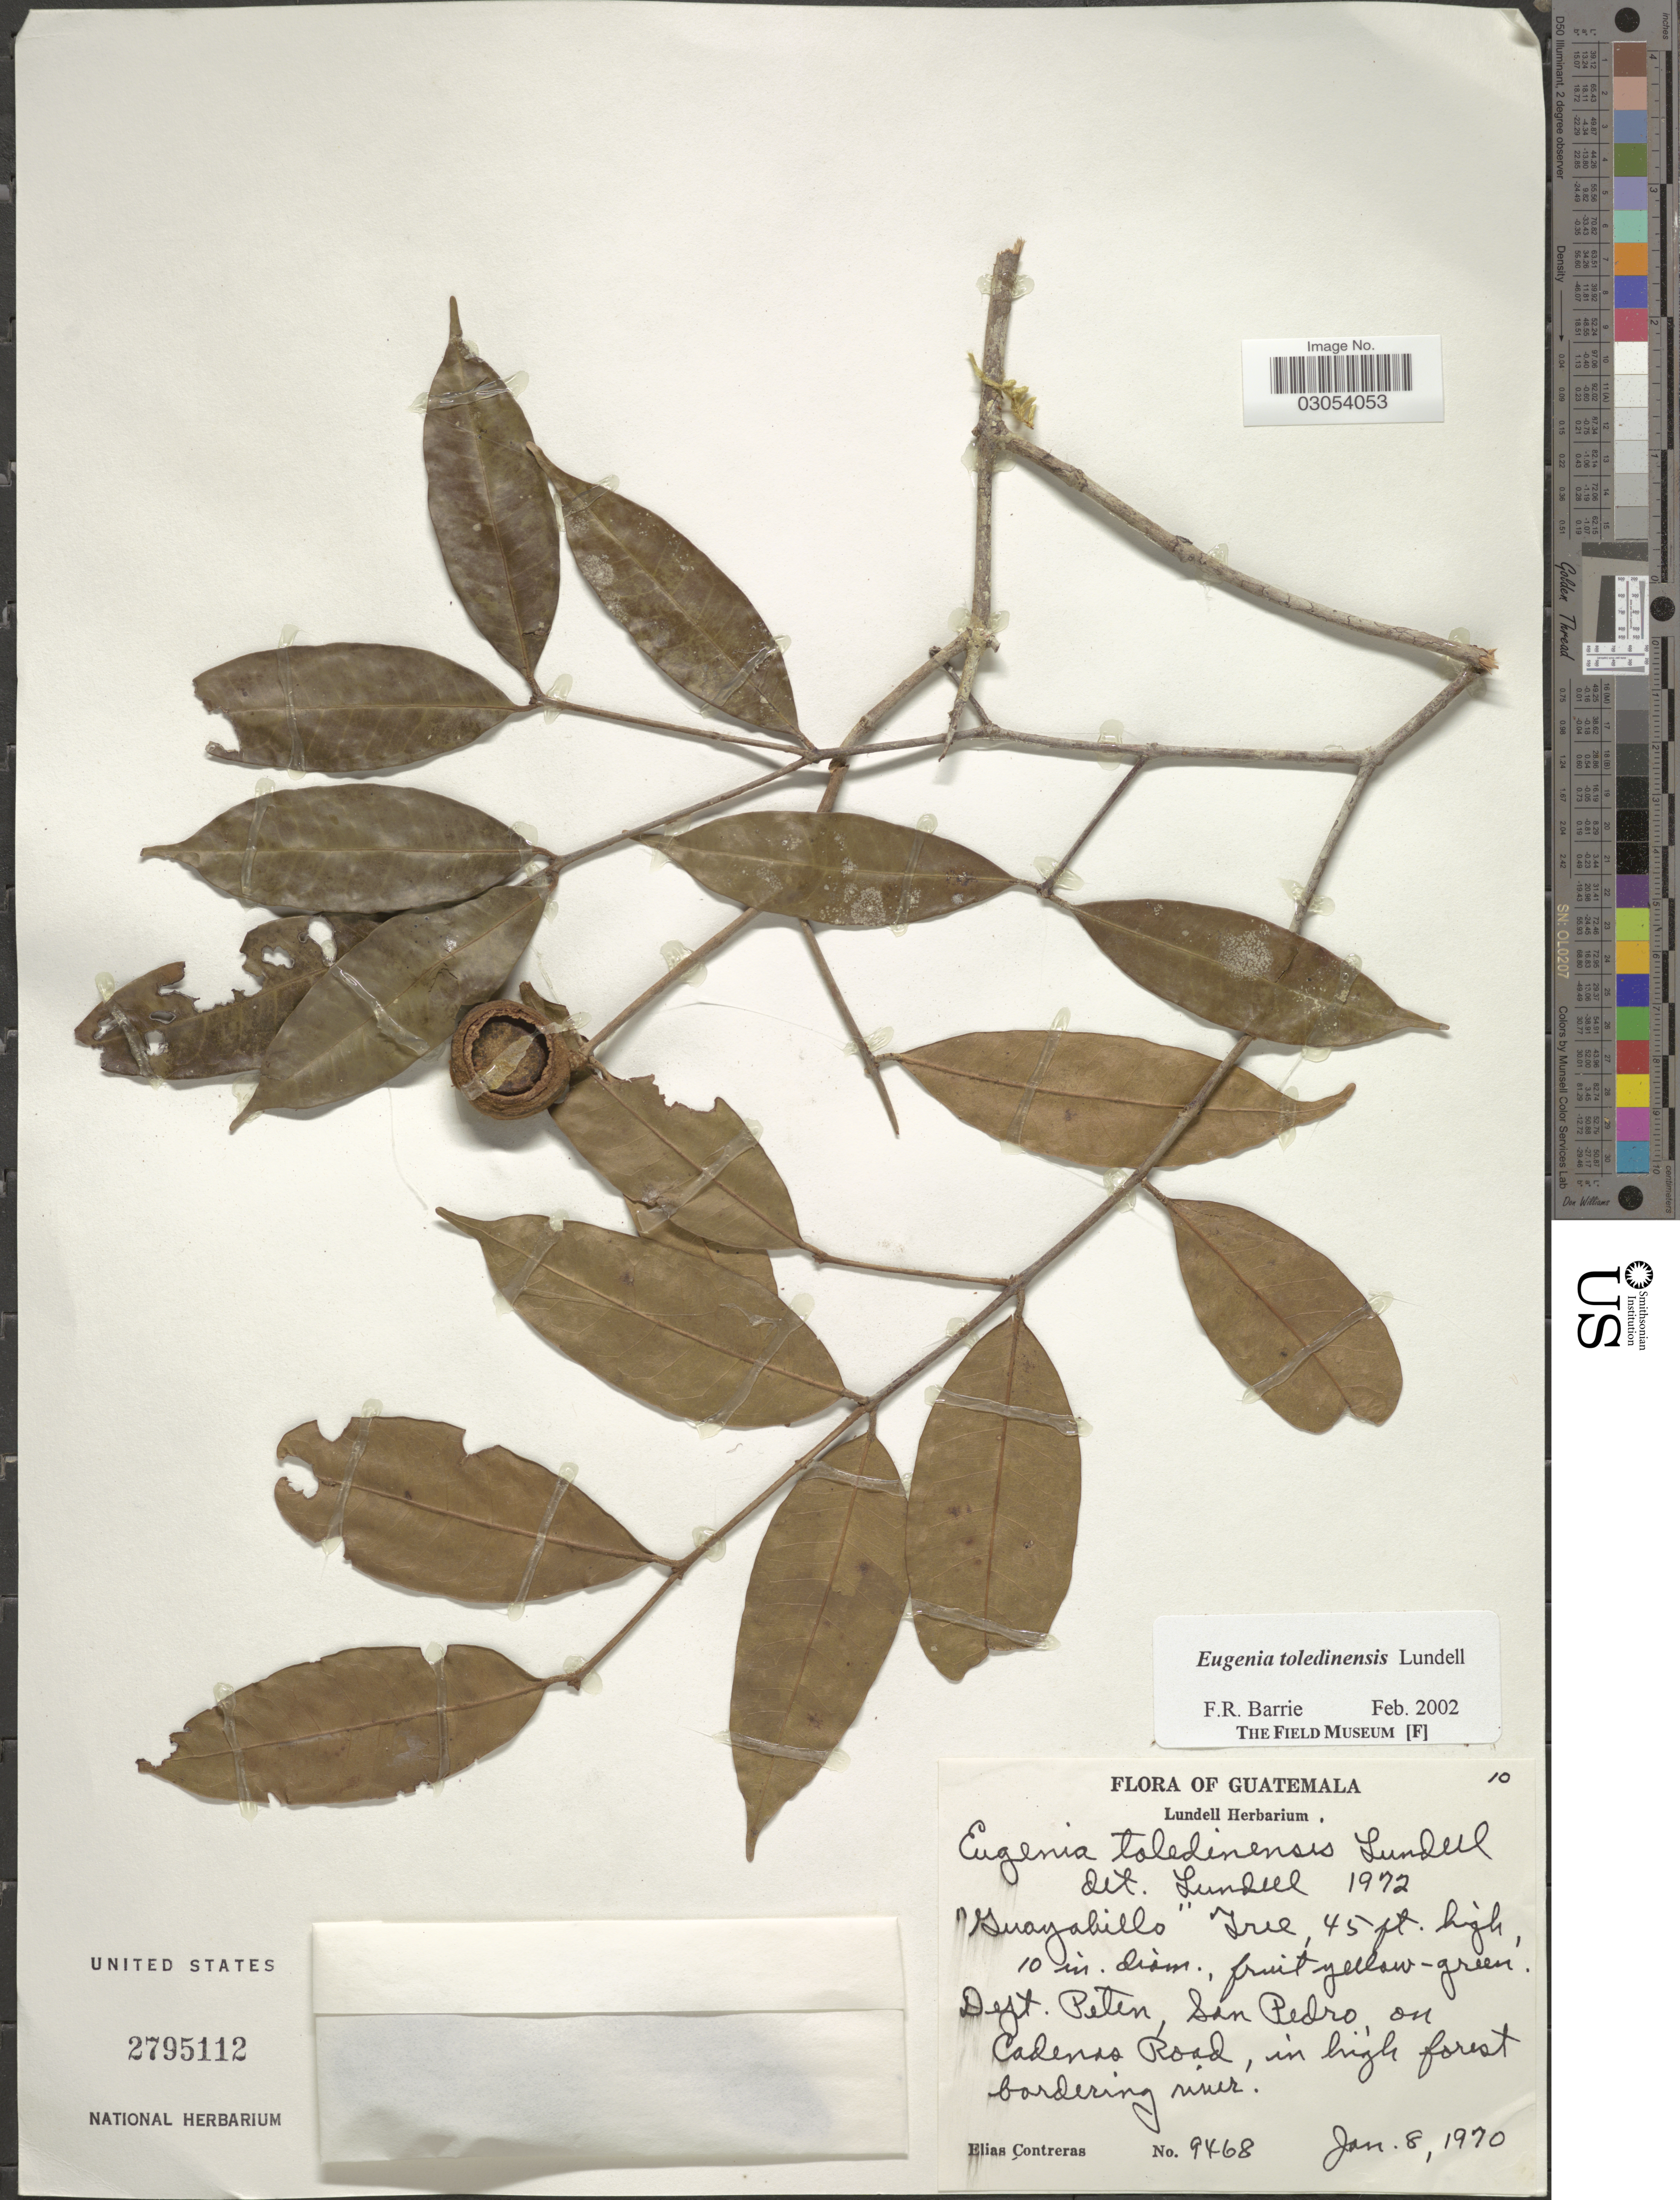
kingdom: Plantae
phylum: Tracheophyta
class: Magnoliopsida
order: Myrtales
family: Myrtaceae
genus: Eugenia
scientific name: Eugenia toledinensis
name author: Lundell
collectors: E. Contreras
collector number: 9468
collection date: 1970-01-08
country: Guatemala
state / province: El Petén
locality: Dept. Peten, San Pedro, on Cadenas Road, in high forest bordering river.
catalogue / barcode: US 2795112